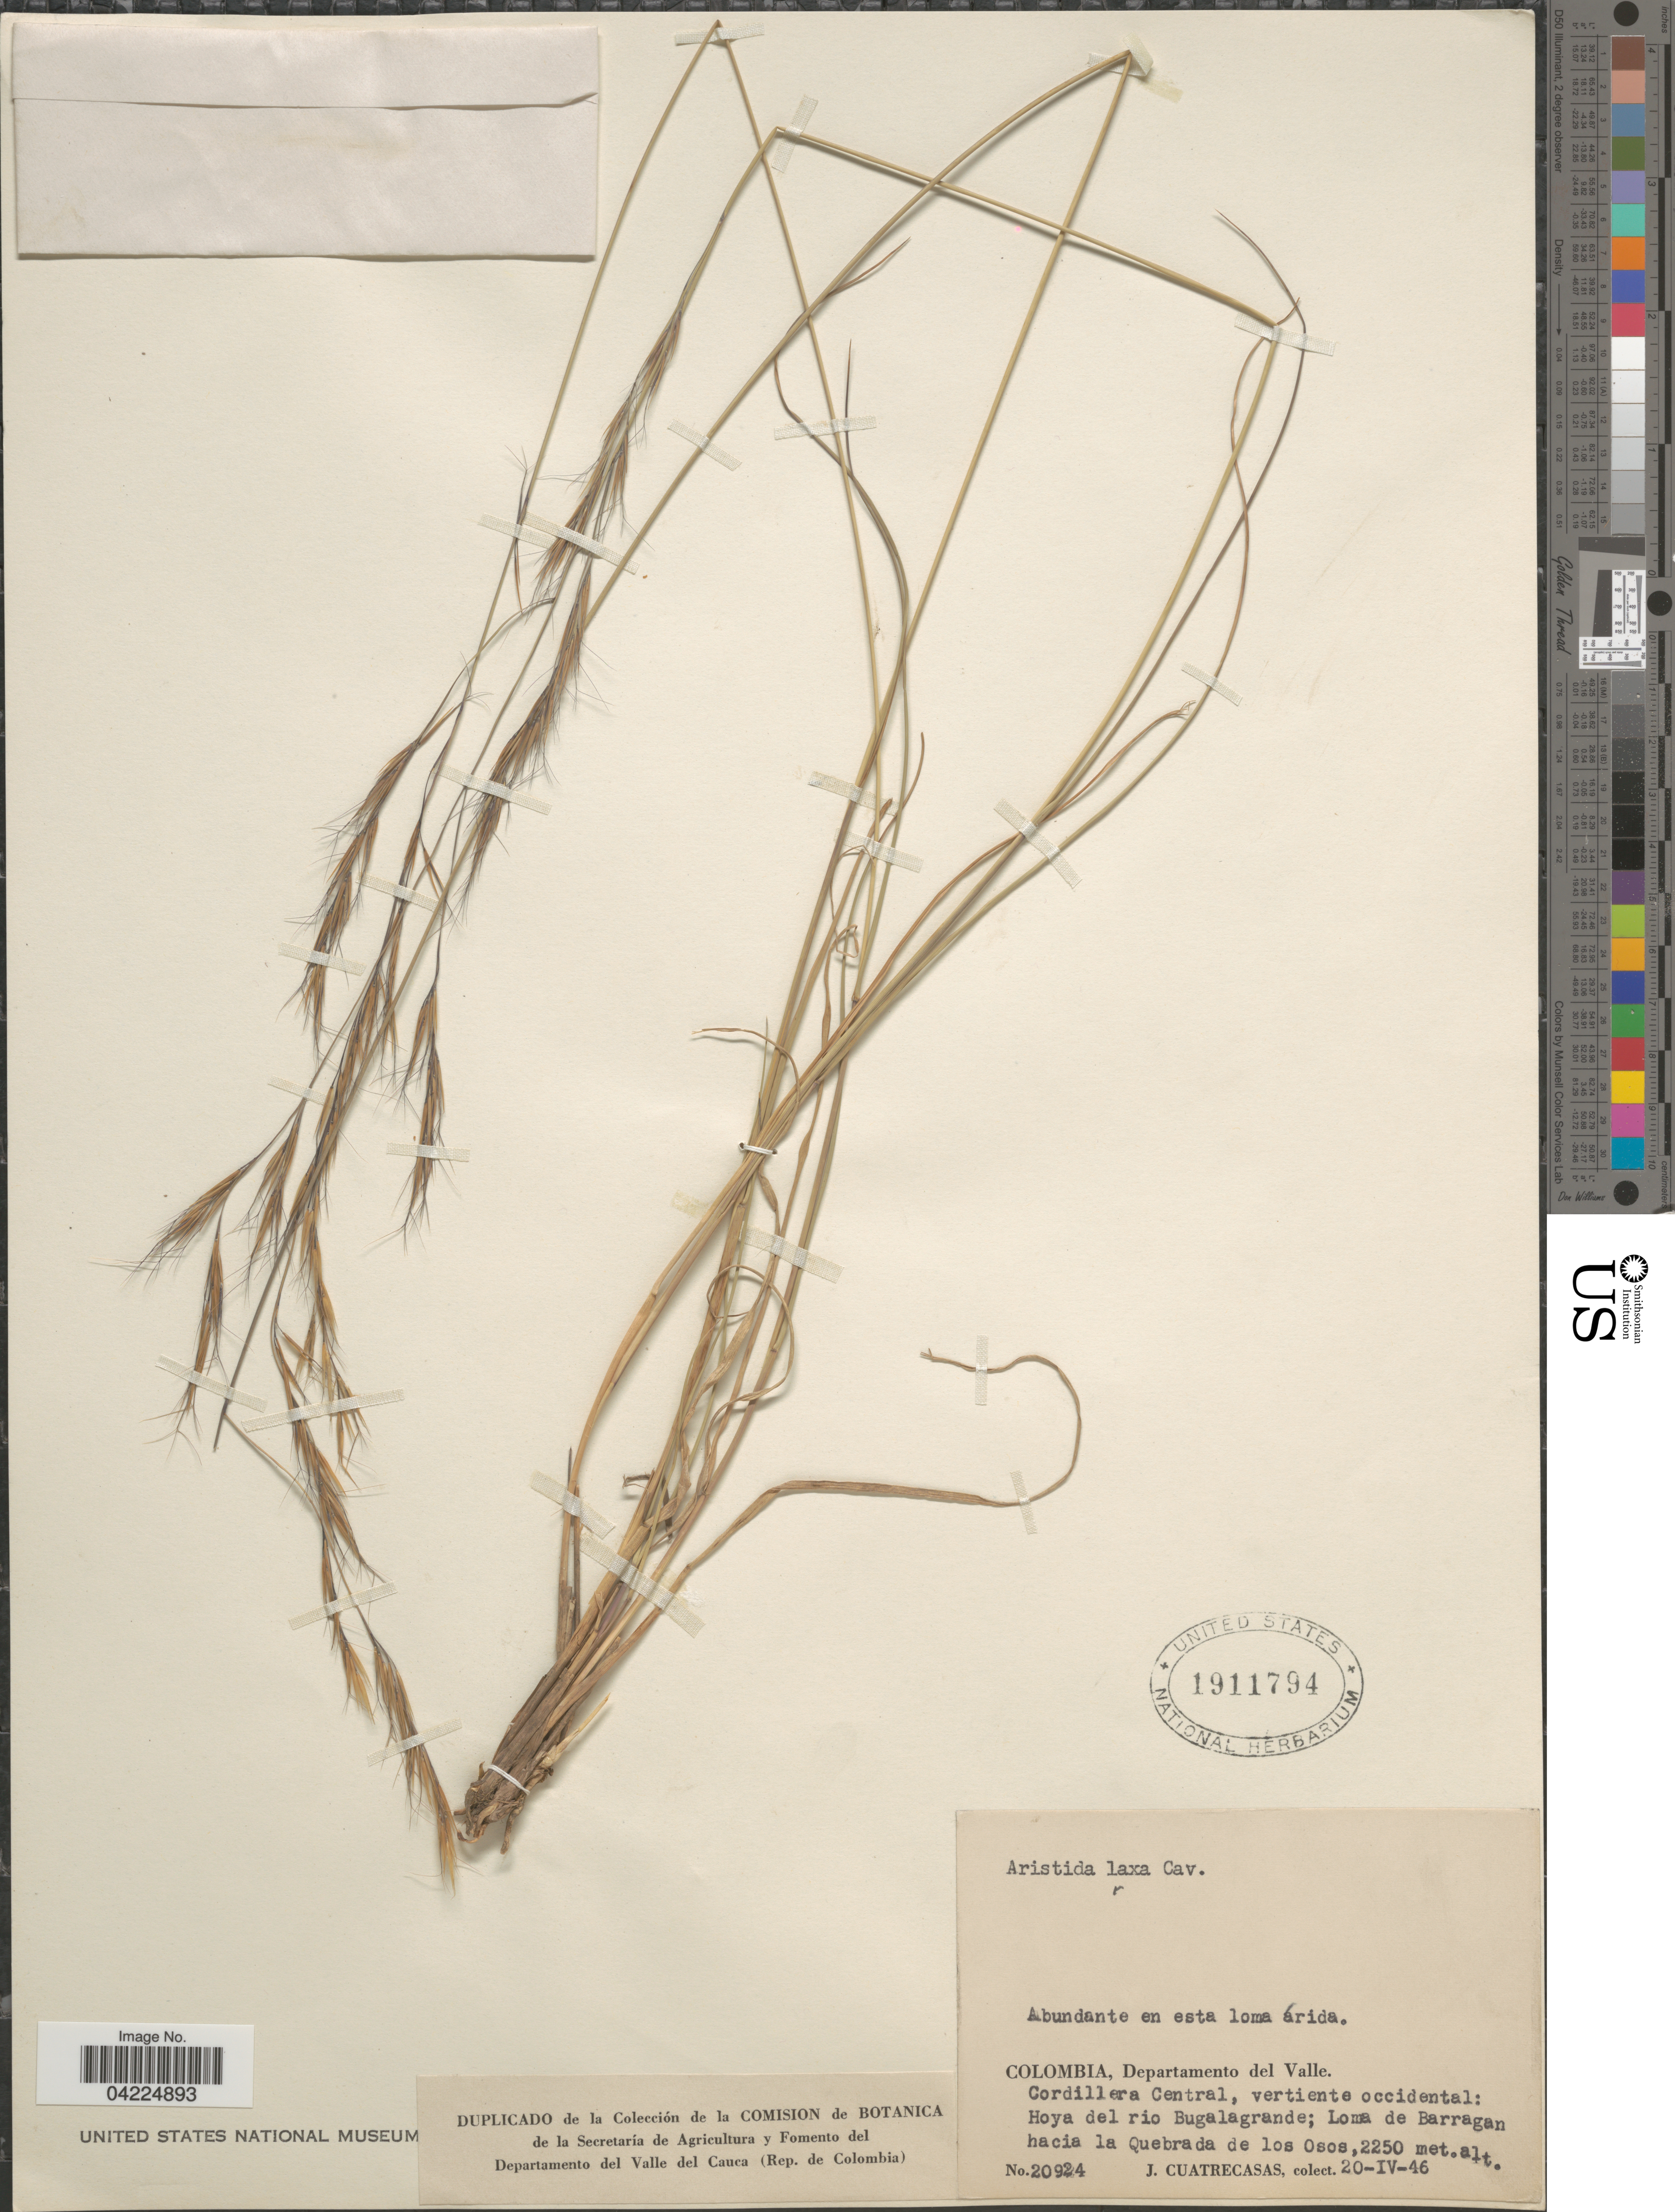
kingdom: Plantae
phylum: Tracheophyta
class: Liliopsida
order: Poales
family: Poaceae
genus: Aristida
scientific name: Aristida laxa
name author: Cav.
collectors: J. Cuatrecasas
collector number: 20924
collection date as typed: Transcribed d/m/y: 20/4/46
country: Colombia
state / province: Valle del Cauca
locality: En esta loma árida. Departamento del Valle. Cordillera Central, vertiente occidental: Hoya del rio Bugalagrande; Loma de Barragan hacia la Quebrada de los Osos.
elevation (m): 2250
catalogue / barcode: US 1911794